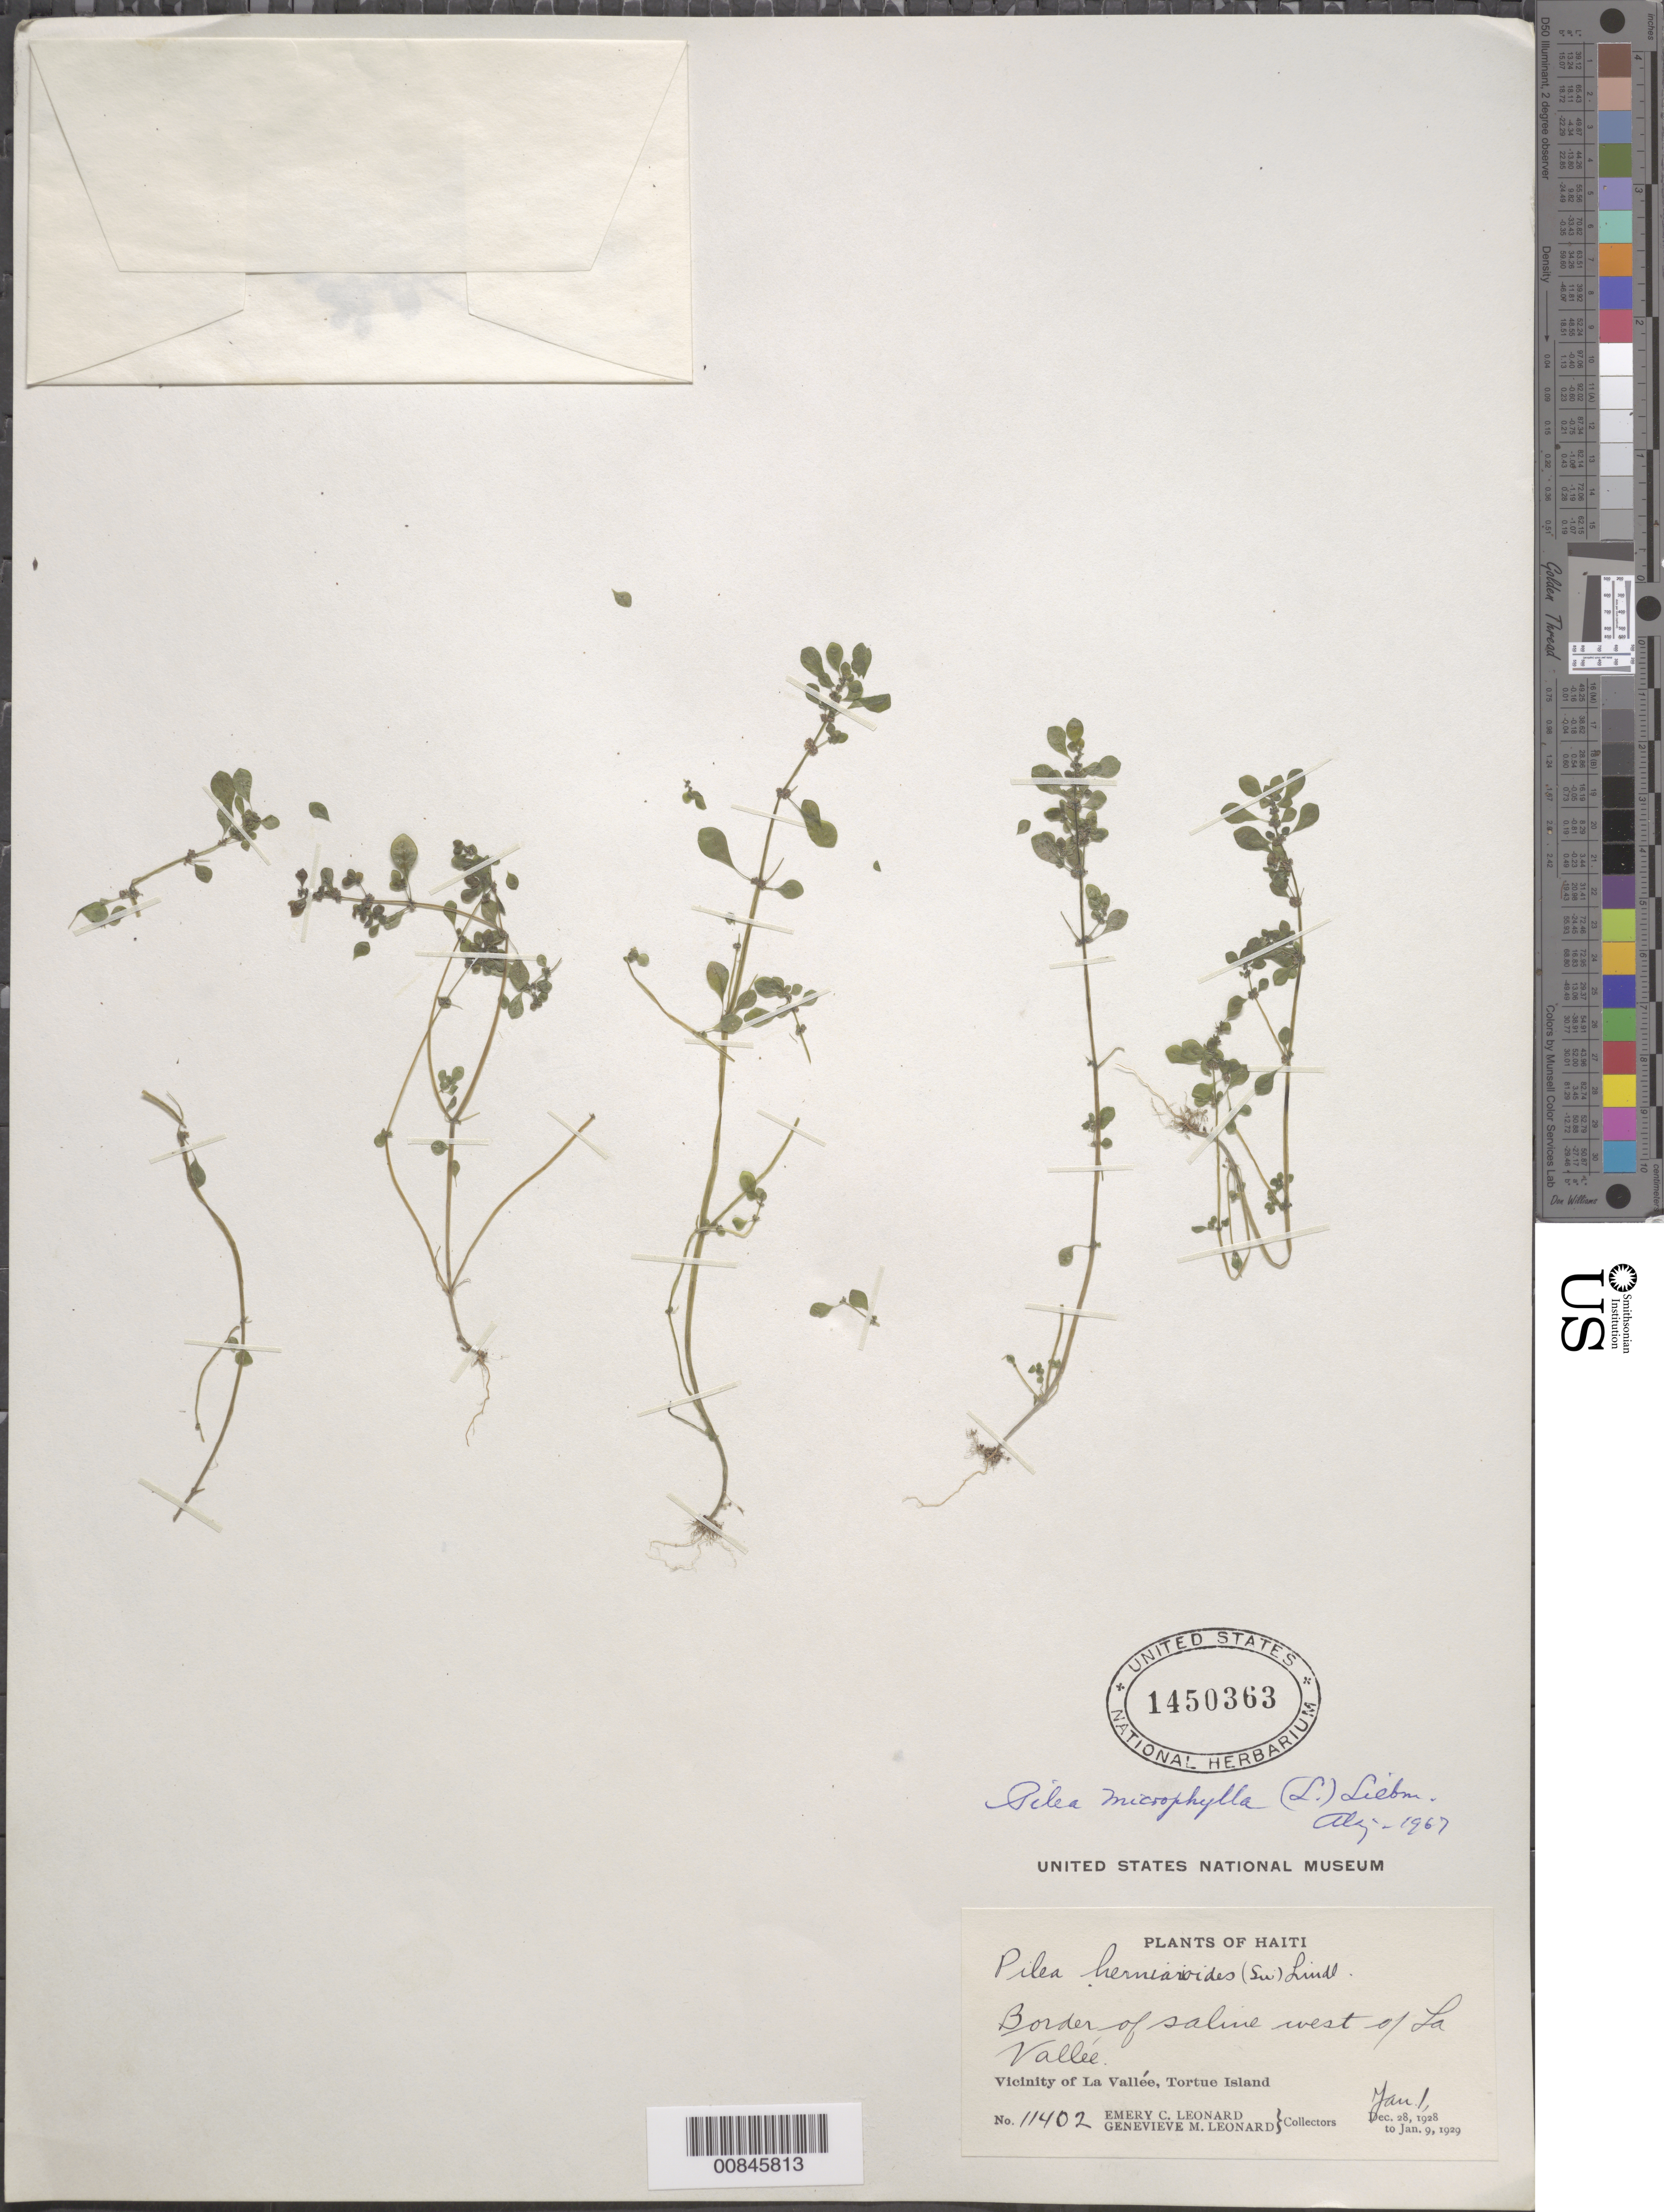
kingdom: Plantae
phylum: Tracheophyta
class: Magnoliopsida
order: Rosales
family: Urticaceae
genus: Pilea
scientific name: Pilea microphylla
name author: (L.) Liebm.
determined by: Liogier, Alain H.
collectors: E. C. Leonard & G. M. Leonard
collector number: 11402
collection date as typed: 01 Jan 1929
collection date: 1929-01-01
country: Haiti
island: Île de Tortue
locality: Vicinity of La Vallée. Border of saline west of La Vallée.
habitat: Border of saline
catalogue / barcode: US 1450363